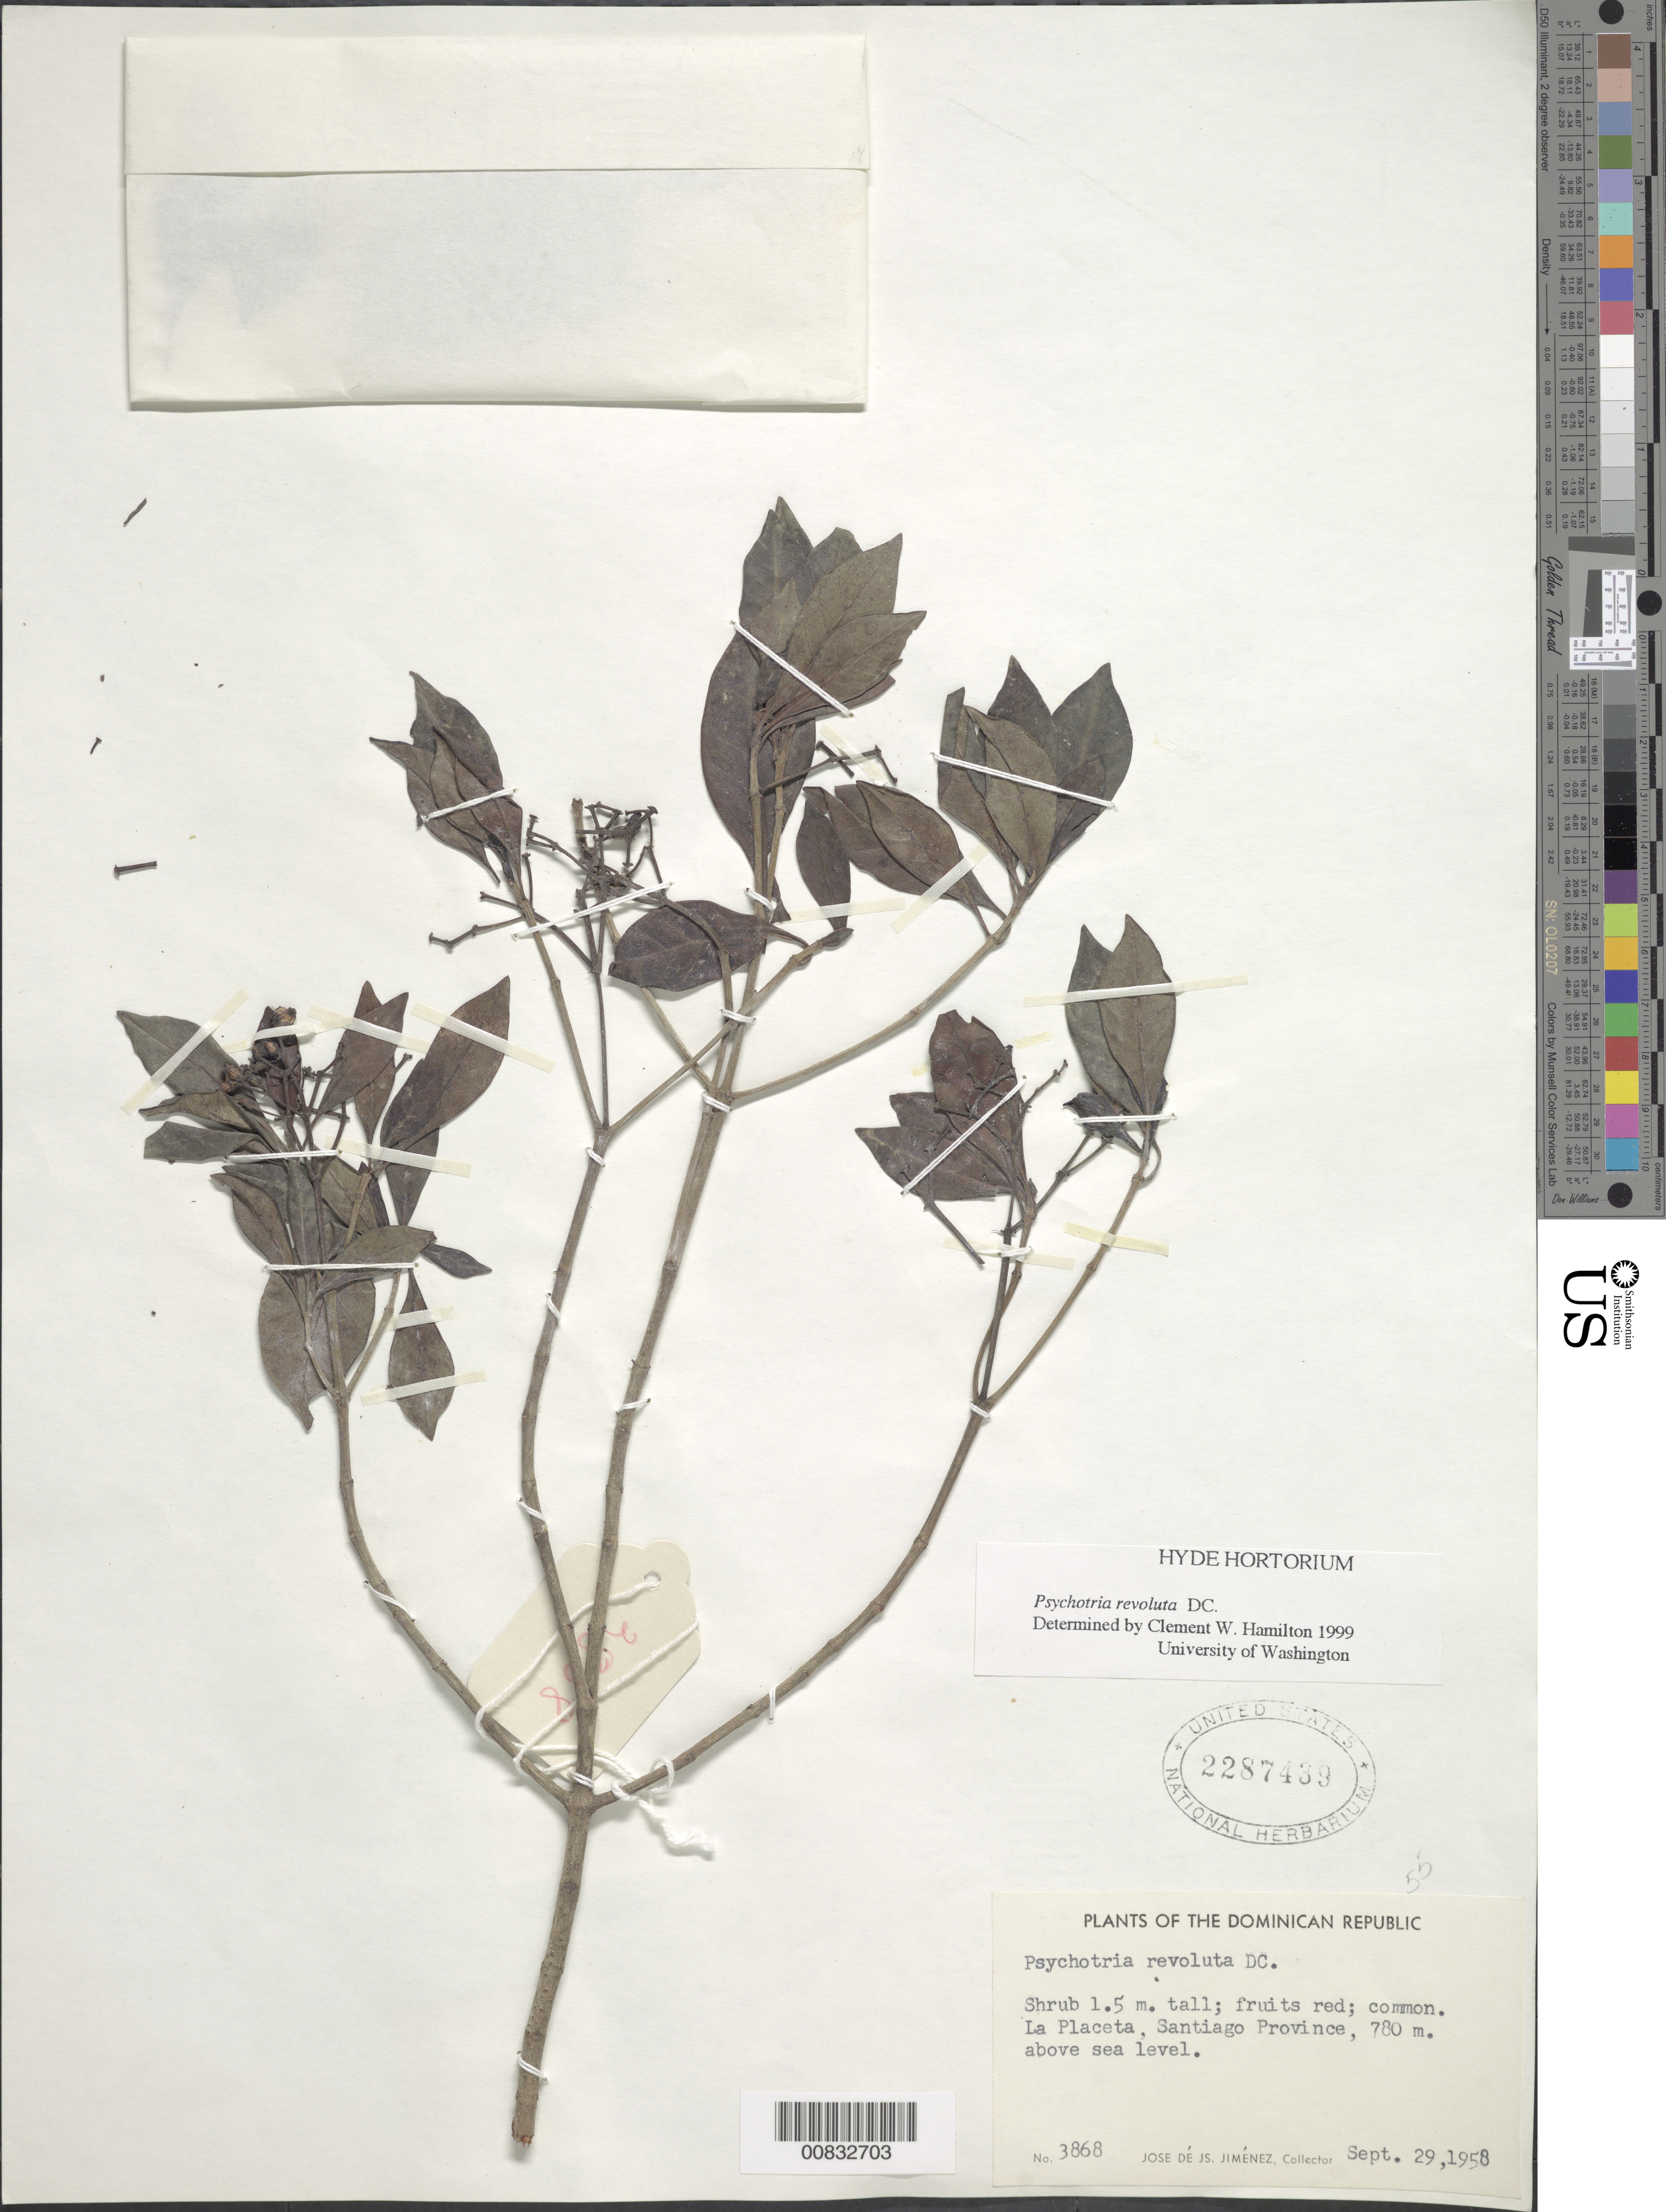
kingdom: Plantae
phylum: Tracheophyta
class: Magnoliopsida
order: Gentianales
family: Rubiaceae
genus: Psychotria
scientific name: Psychotria revoluta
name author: DC.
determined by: Hamilton, C. W.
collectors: J. J. Jiménez Almonte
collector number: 3868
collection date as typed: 29 Sep 1958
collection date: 1958-09-29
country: Dominican Republic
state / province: Santiago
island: Hispaniola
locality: La Placeta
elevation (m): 780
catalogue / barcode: US 2287439